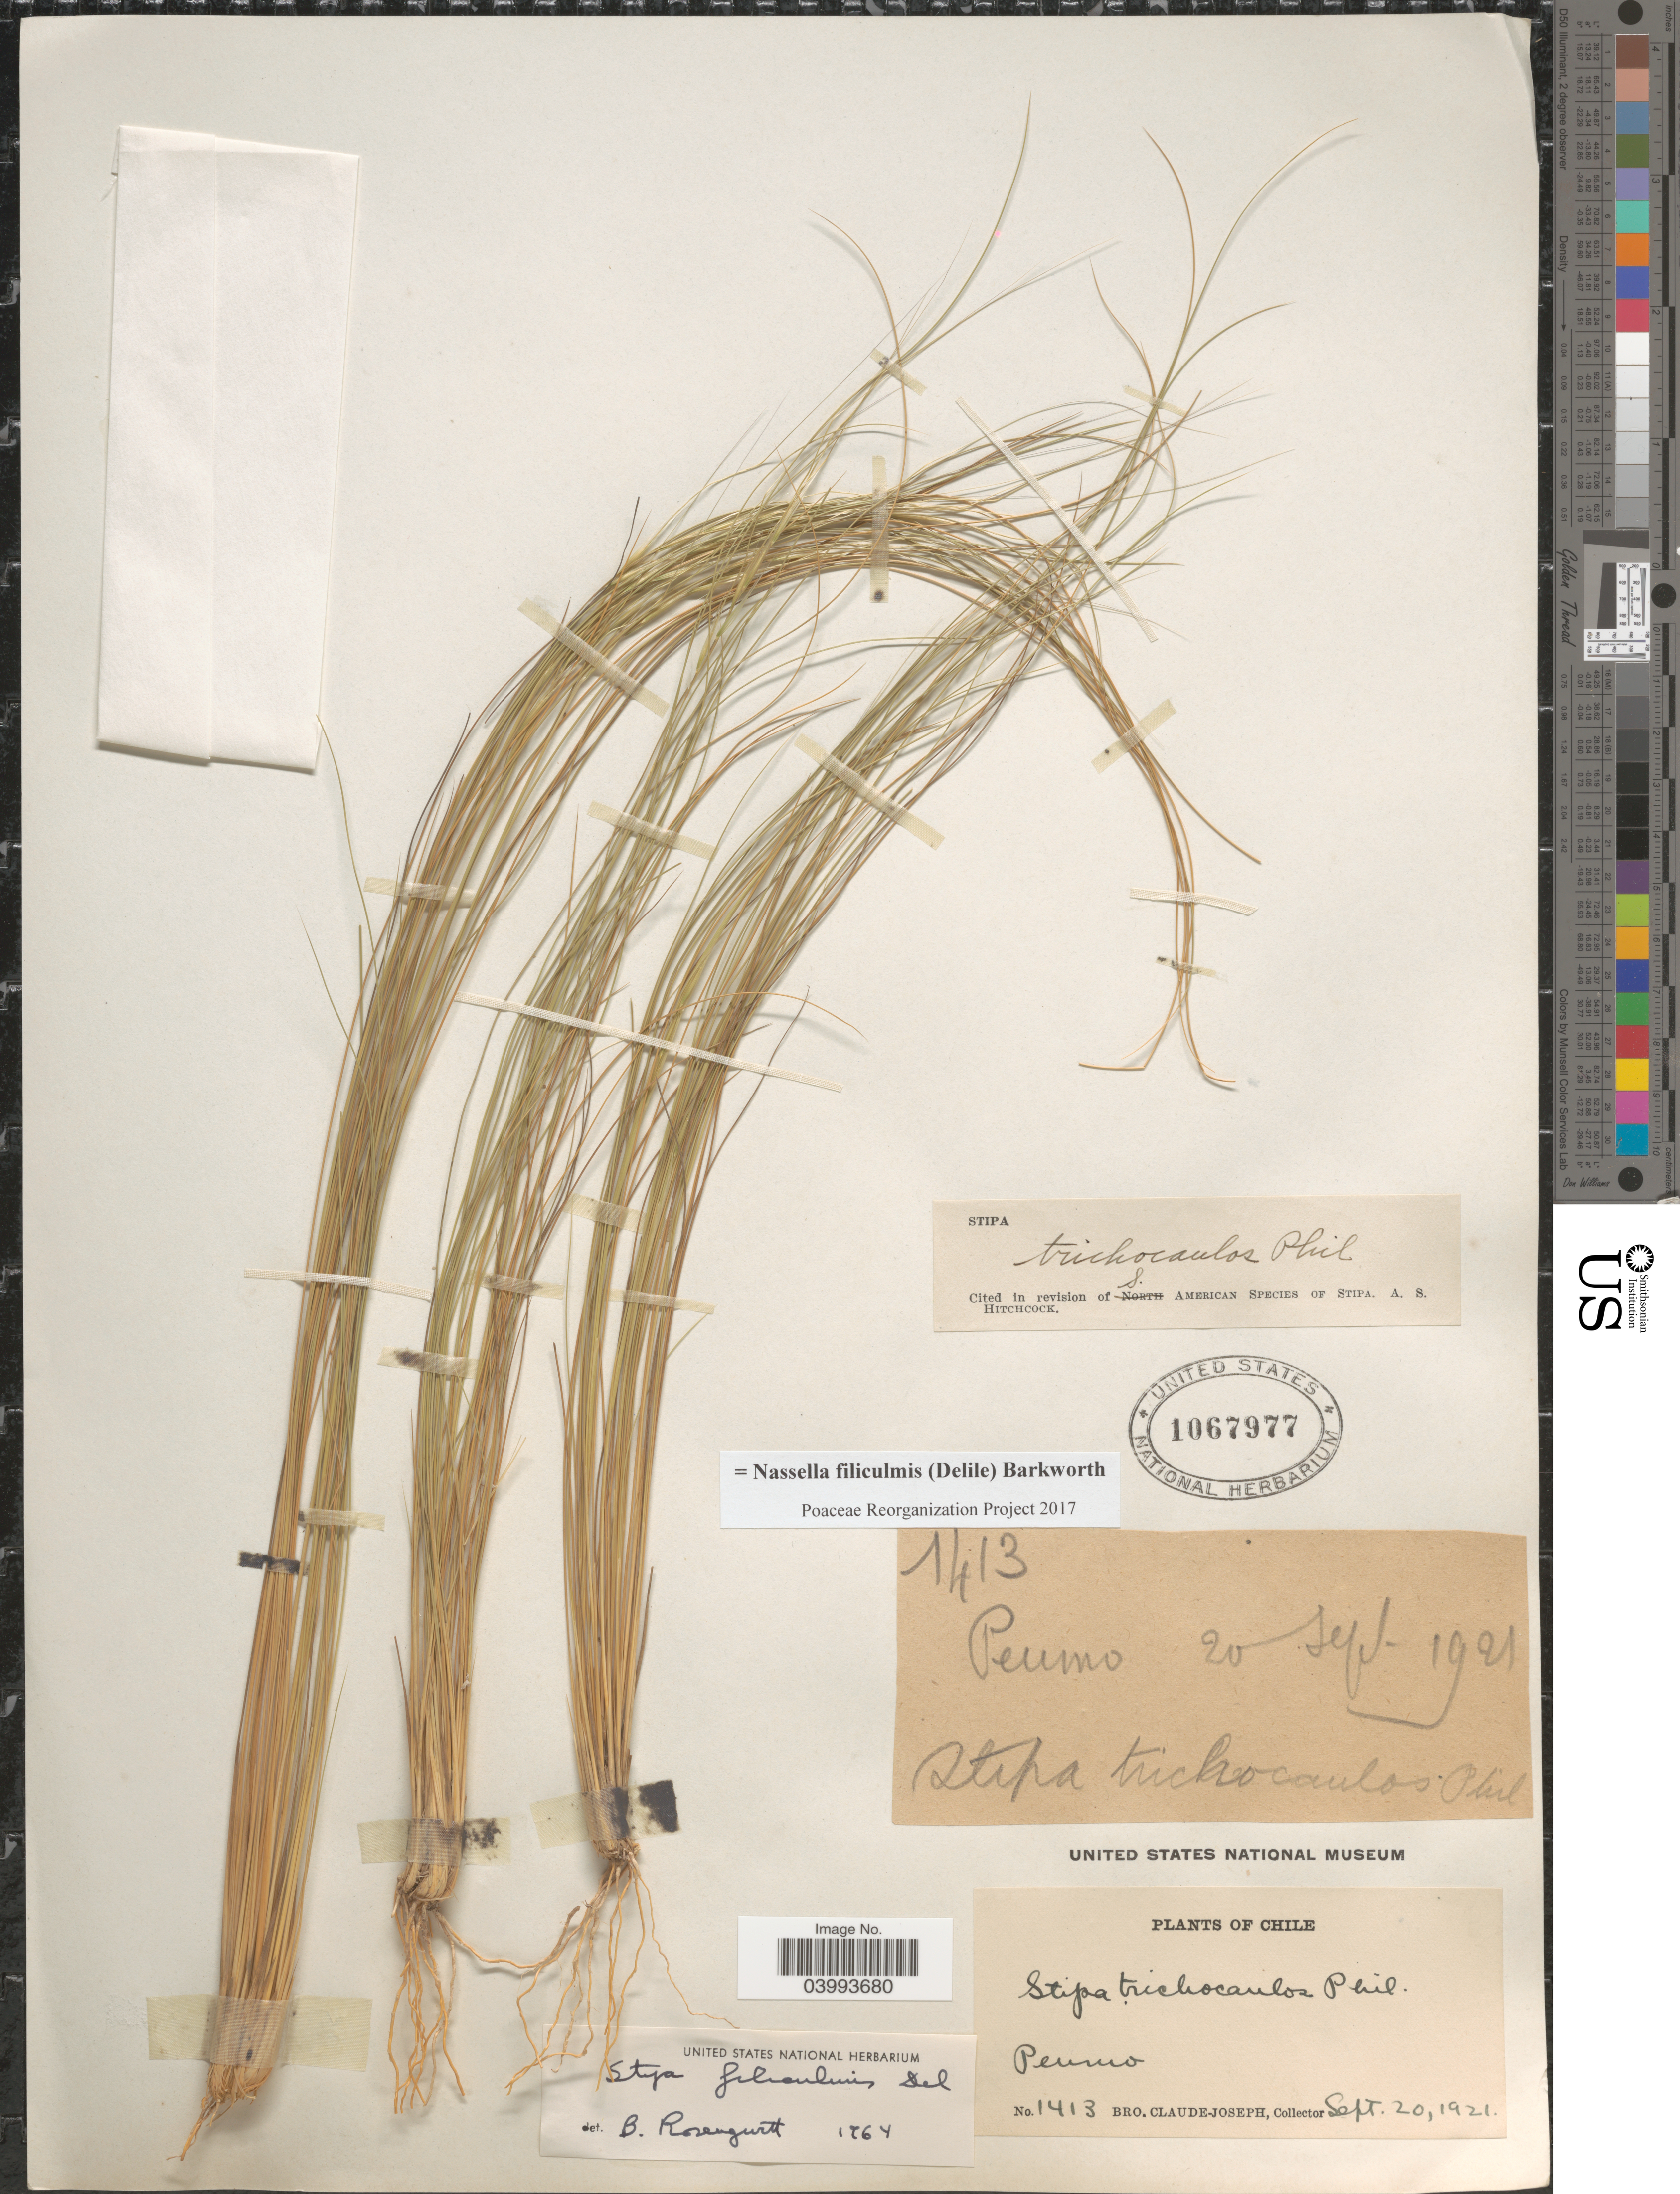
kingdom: Plantae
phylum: Tracheophyta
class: Liliopsida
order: Poales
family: Poaceae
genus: Nassella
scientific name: Nassella filiculmis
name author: (Delile) Barkworth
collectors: Bro. Claude-Joseph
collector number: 1413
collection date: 1921-09-20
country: Chile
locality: Peumo.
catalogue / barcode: US 1067977